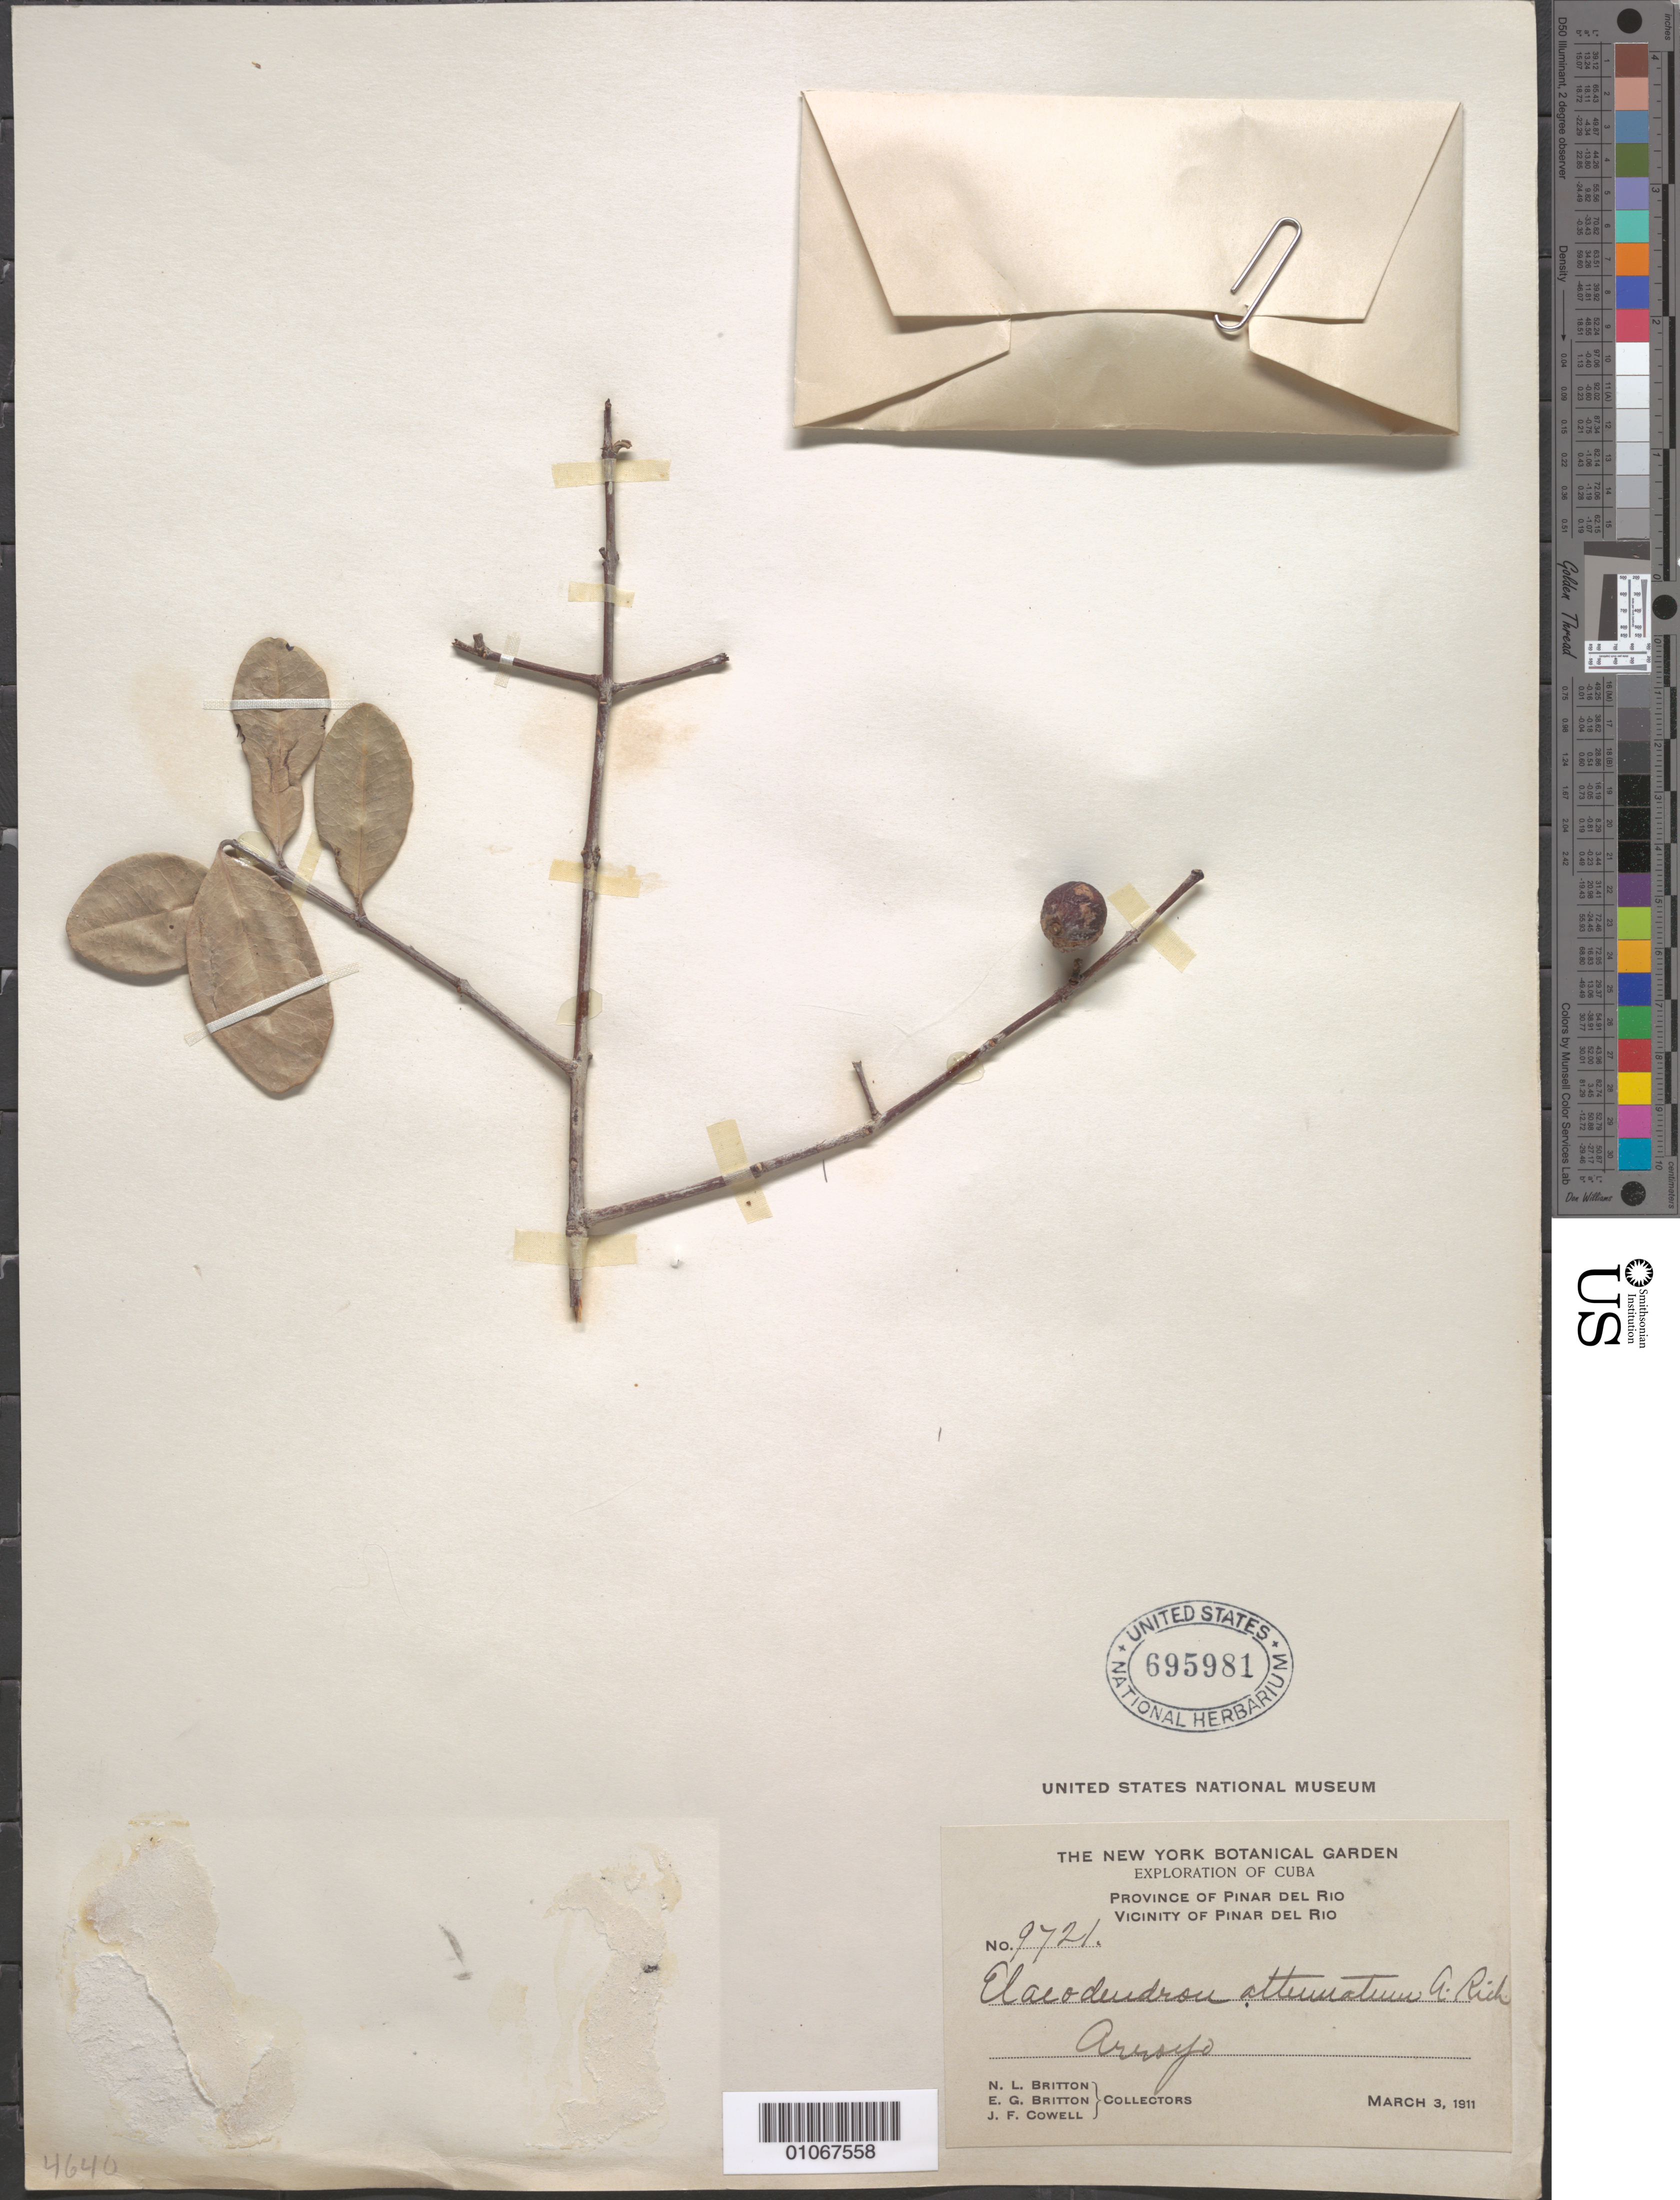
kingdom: Plantae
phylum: Tracheophyta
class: Magnoliopsida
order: Celastrales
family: Celastraceae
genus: Elaeodendron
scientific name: Elaeodendron attenuatum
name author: A. Rich.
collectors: N. Britton, E. G. Britton & J. F. Cowell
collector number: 9721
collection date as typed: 03 Mar 1911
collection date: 1911-03-03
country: Cuba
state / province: Pinar del Rio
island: Cuba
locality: Vicinity of Pinar del Rio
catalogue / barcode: US 695981